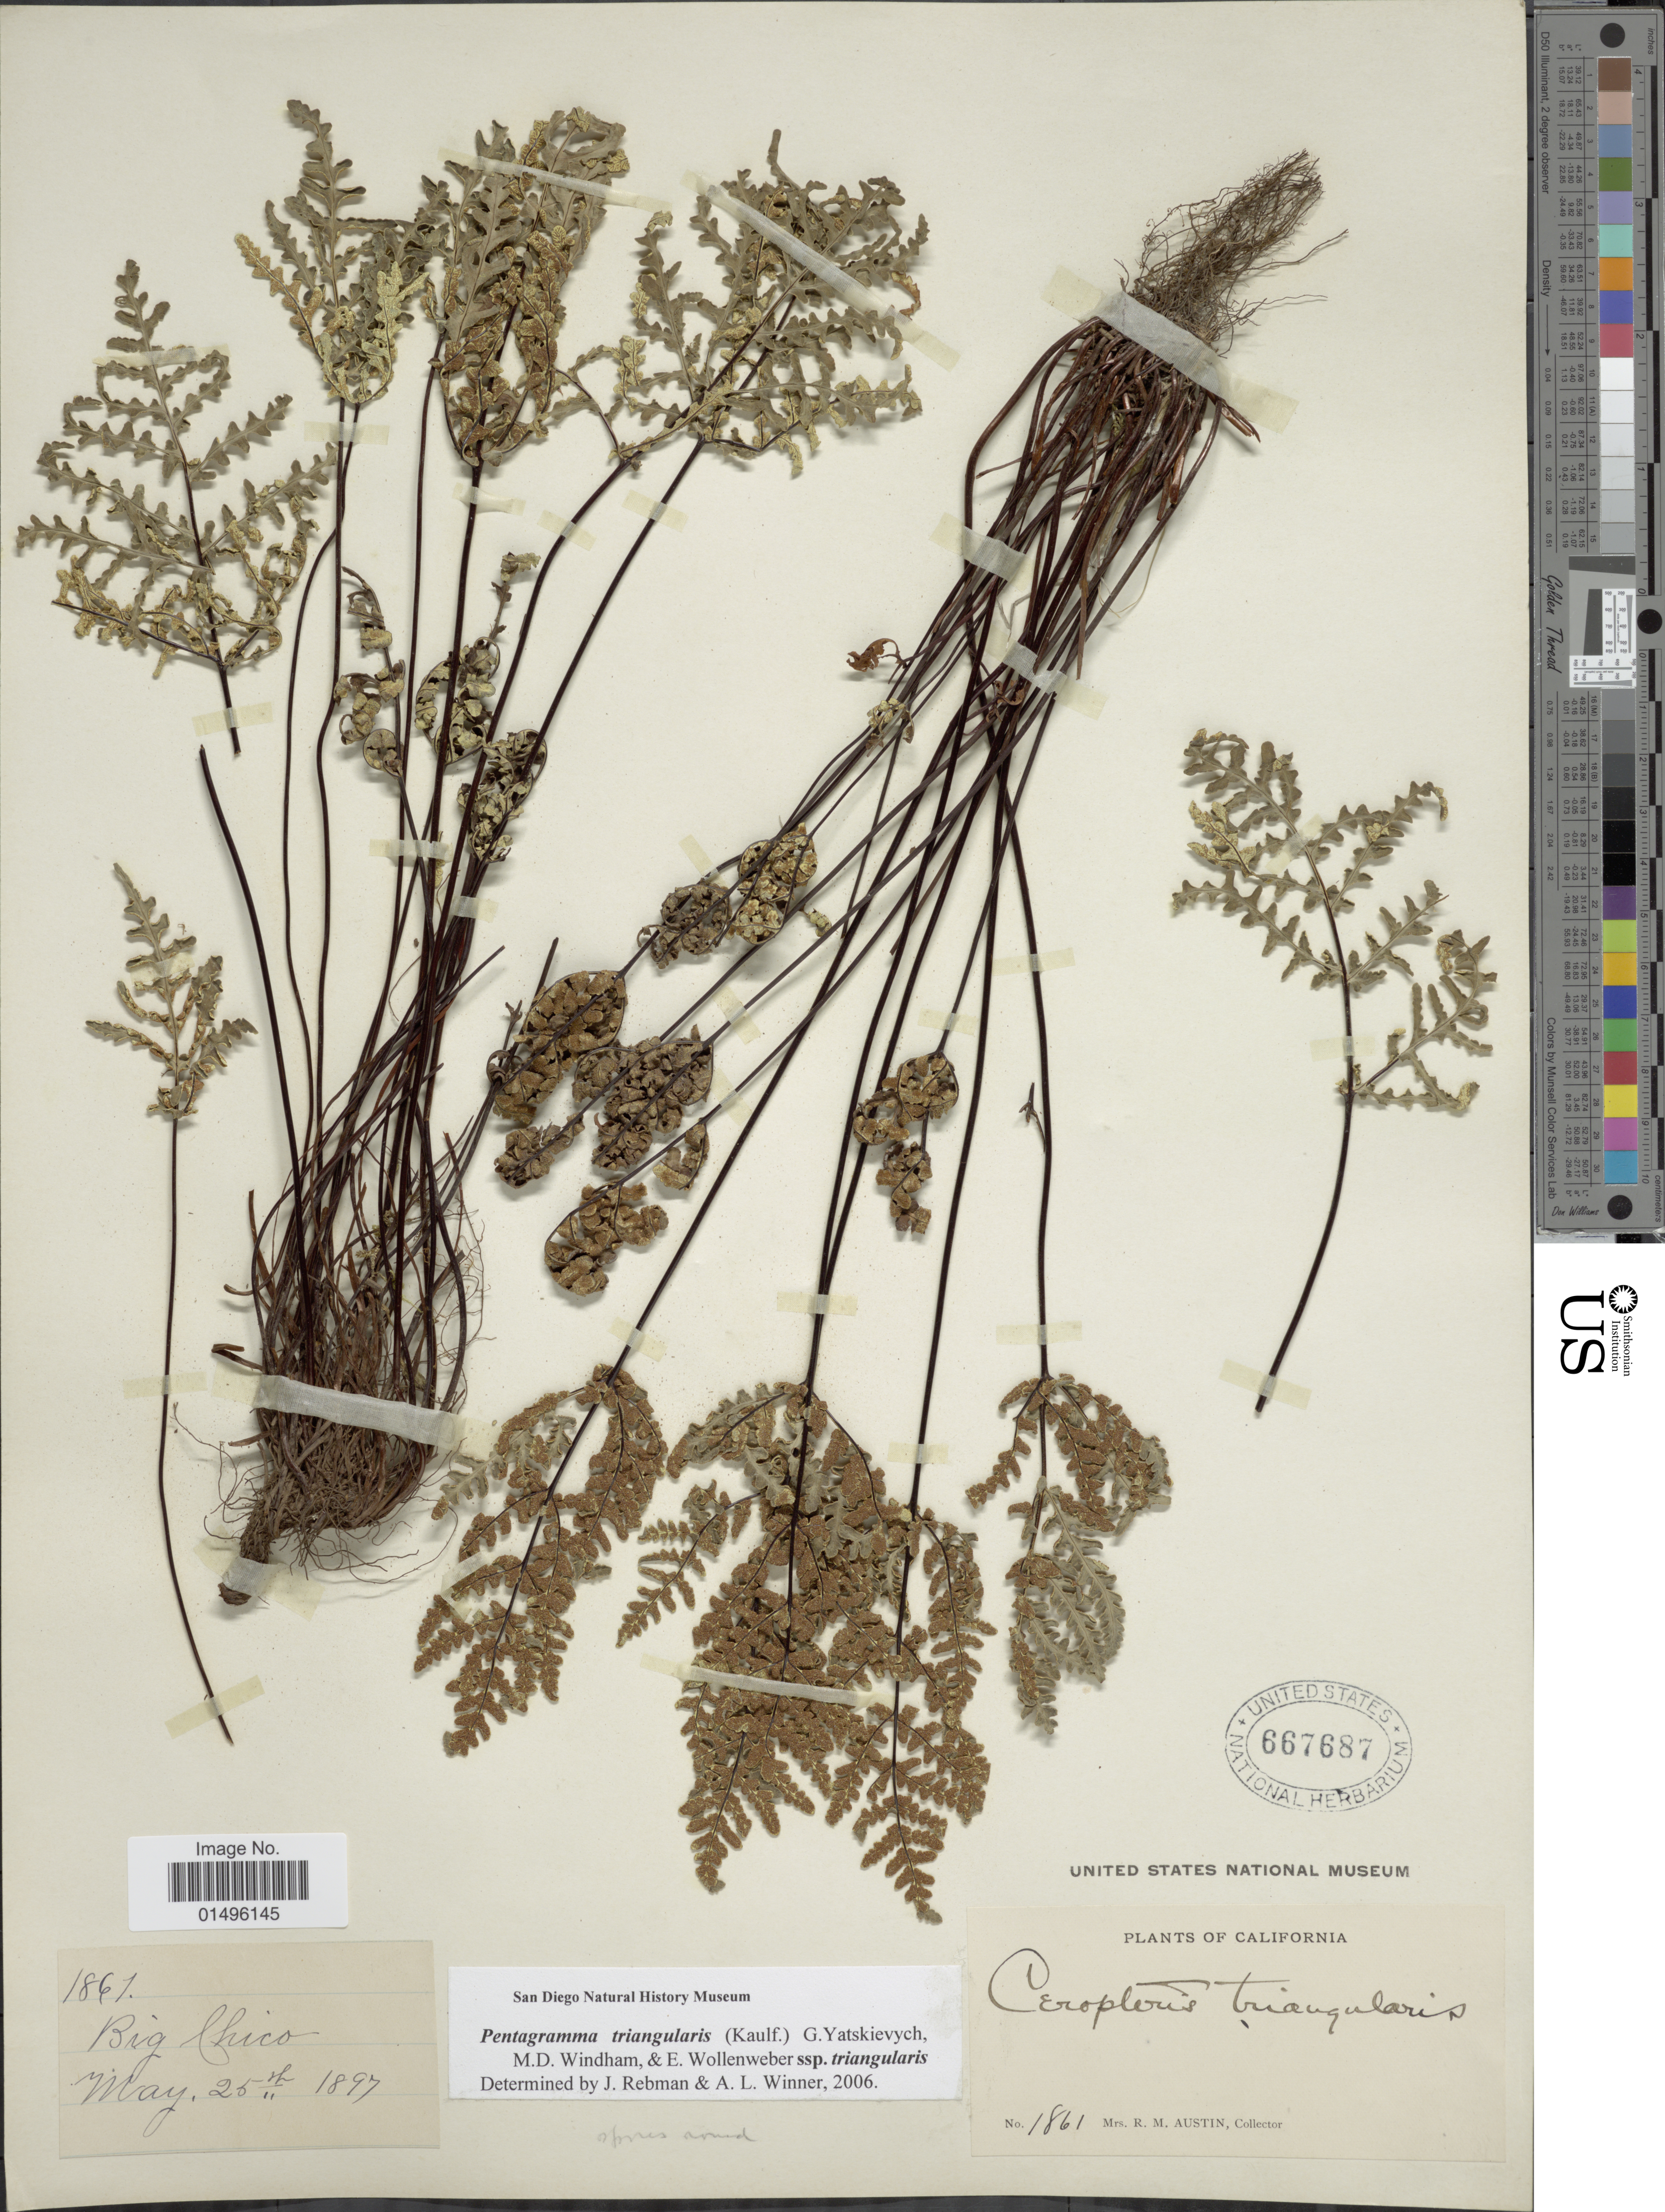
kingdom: Plantae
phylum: Tracheophyta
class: Polypodiopsida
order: Polypodiales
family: Pteridaceae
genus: Pentagramma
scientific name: Pentagramma triangularis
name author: (Kaulf.) Yatsk. et al.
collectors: R. Austin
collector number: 1861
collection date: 1897-05-25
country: United States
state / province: California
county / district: Butte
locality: California, Big Chico.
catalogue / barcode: US 667687